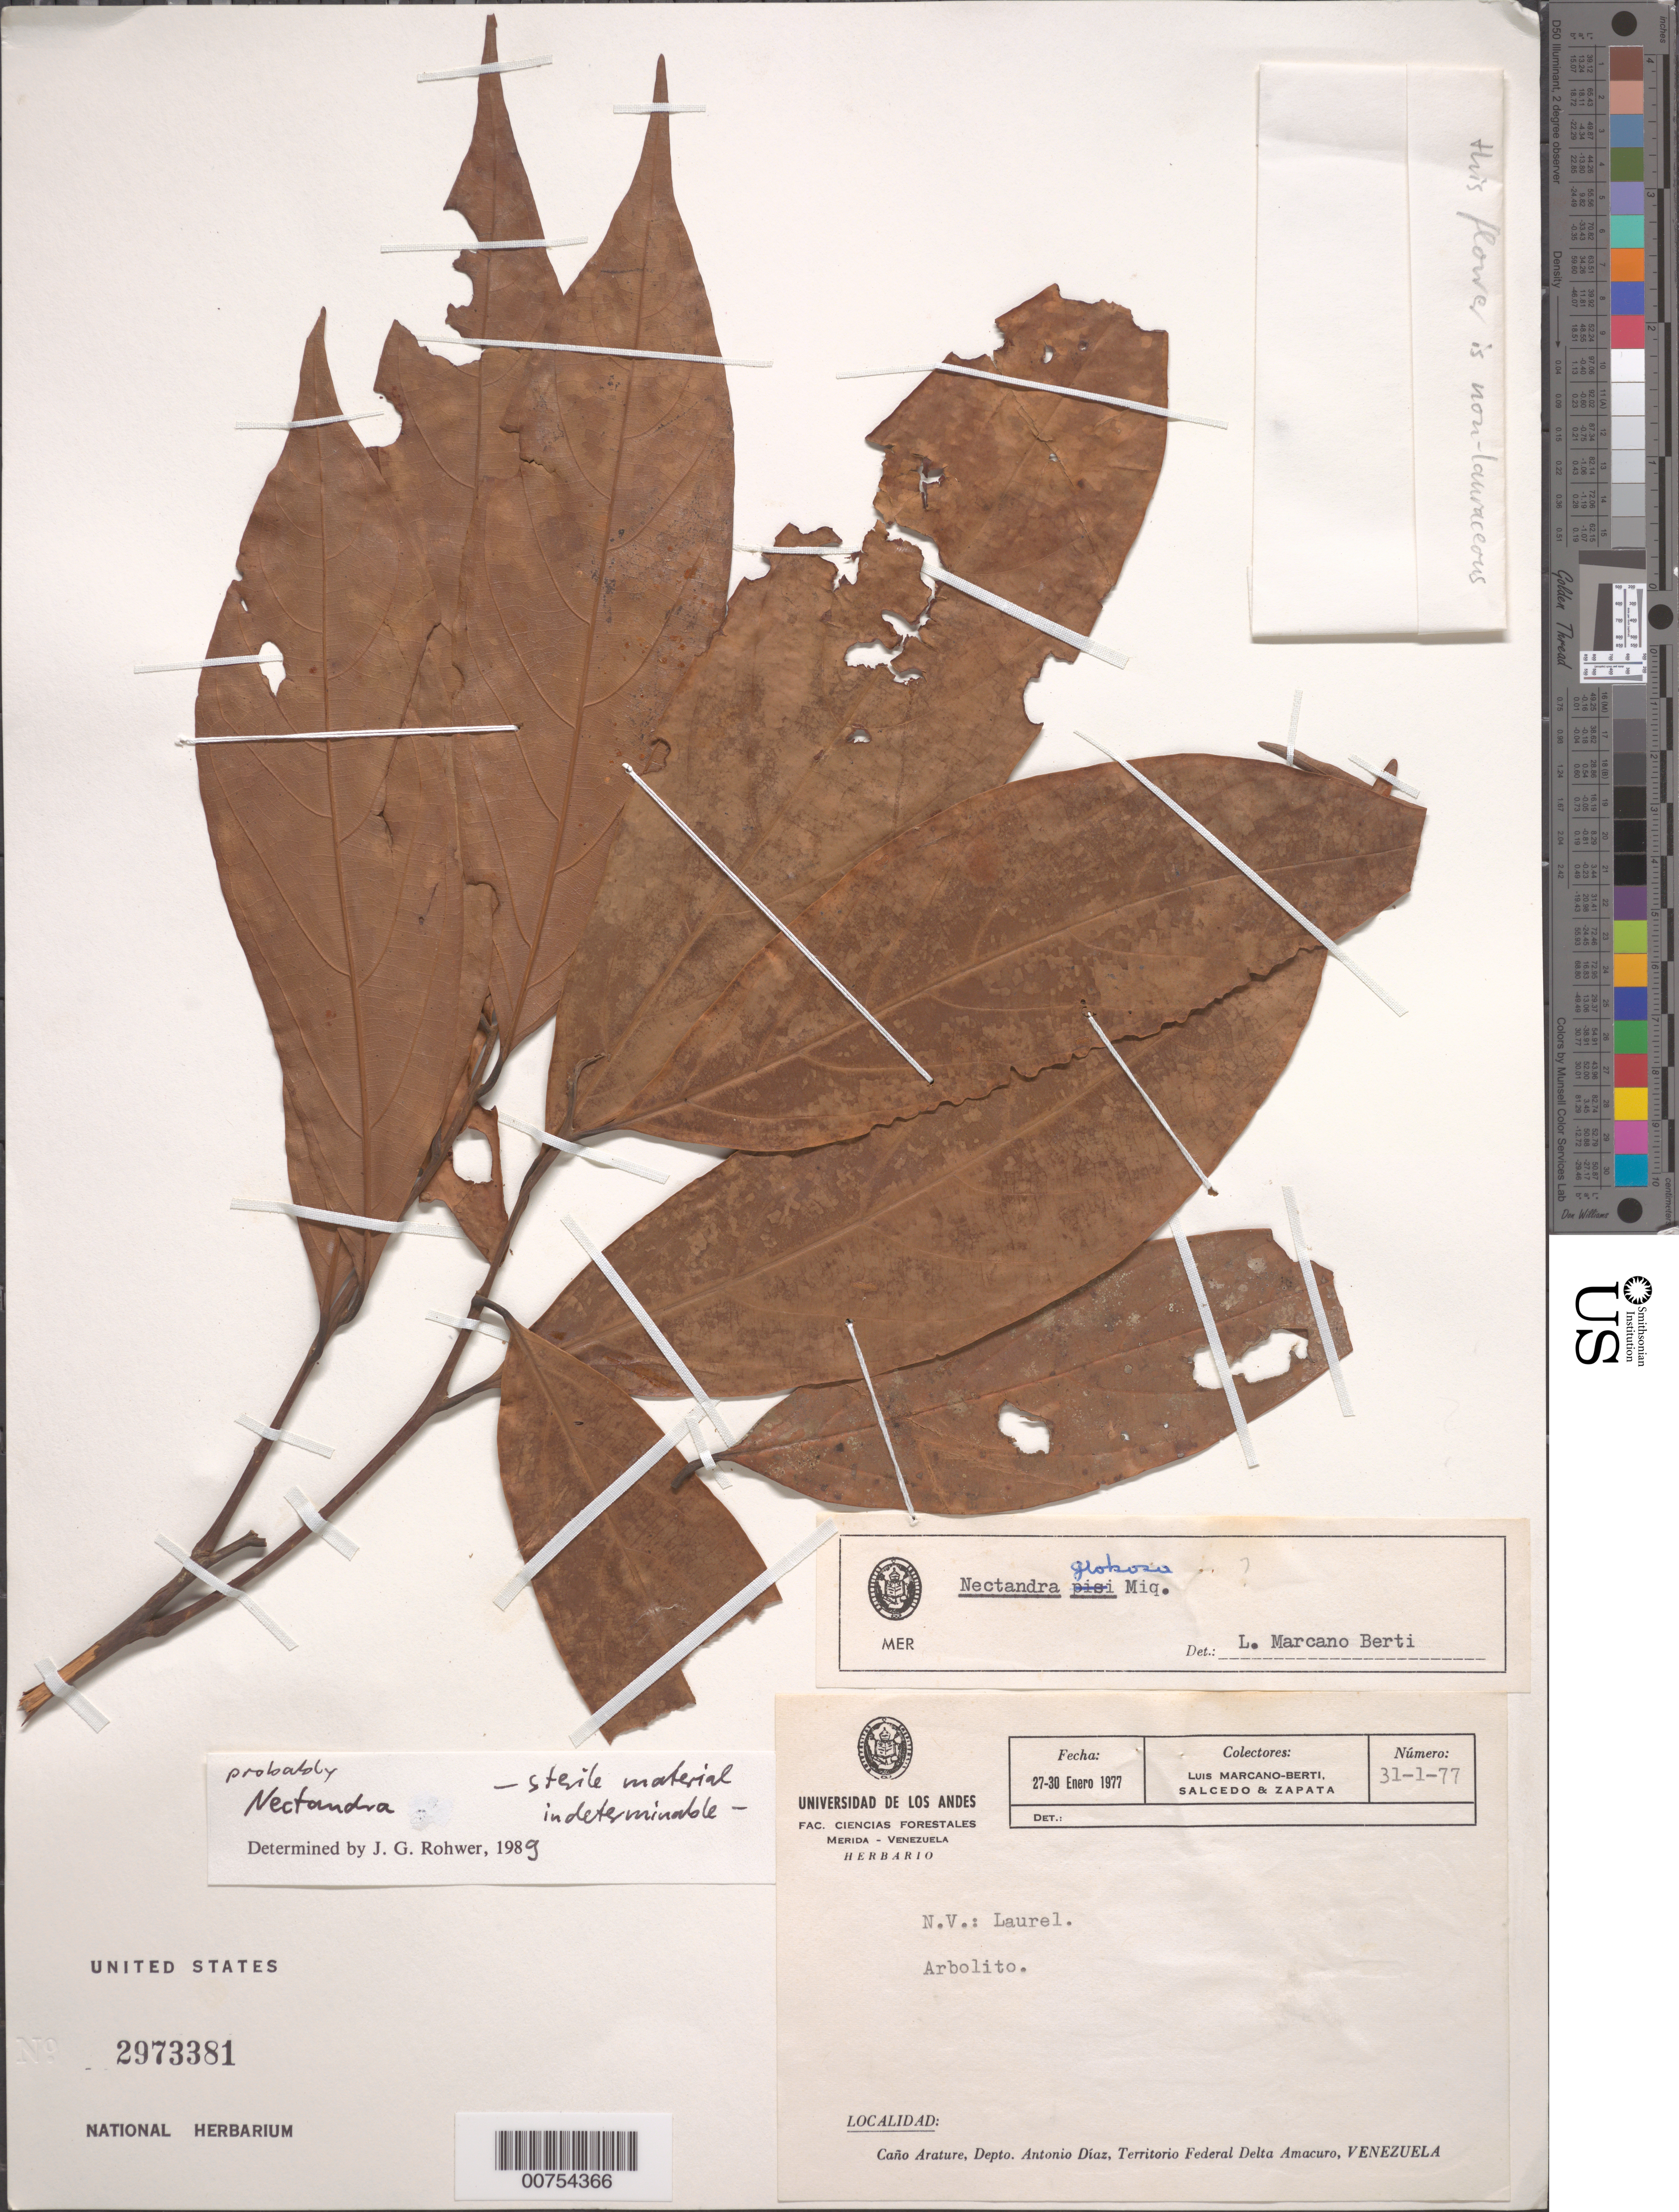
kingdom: Plantae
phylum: Tracheophyta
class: Magnoliopsida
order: Laurales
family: Lauraceae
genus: Nectandra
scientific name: Nectandra sp.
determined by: Rohwer, J. G.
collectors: L. Marcano-Berti, P. Salcedo & -. Zapata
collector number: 177 31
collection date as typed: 27-Jan-77 to 30-Jan-77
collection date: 1977-01-27/1977-01-30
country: Venezuela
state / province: Delta Amacuro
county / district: Antonio Díaz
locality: Caño Arature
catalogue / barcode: US 2973381